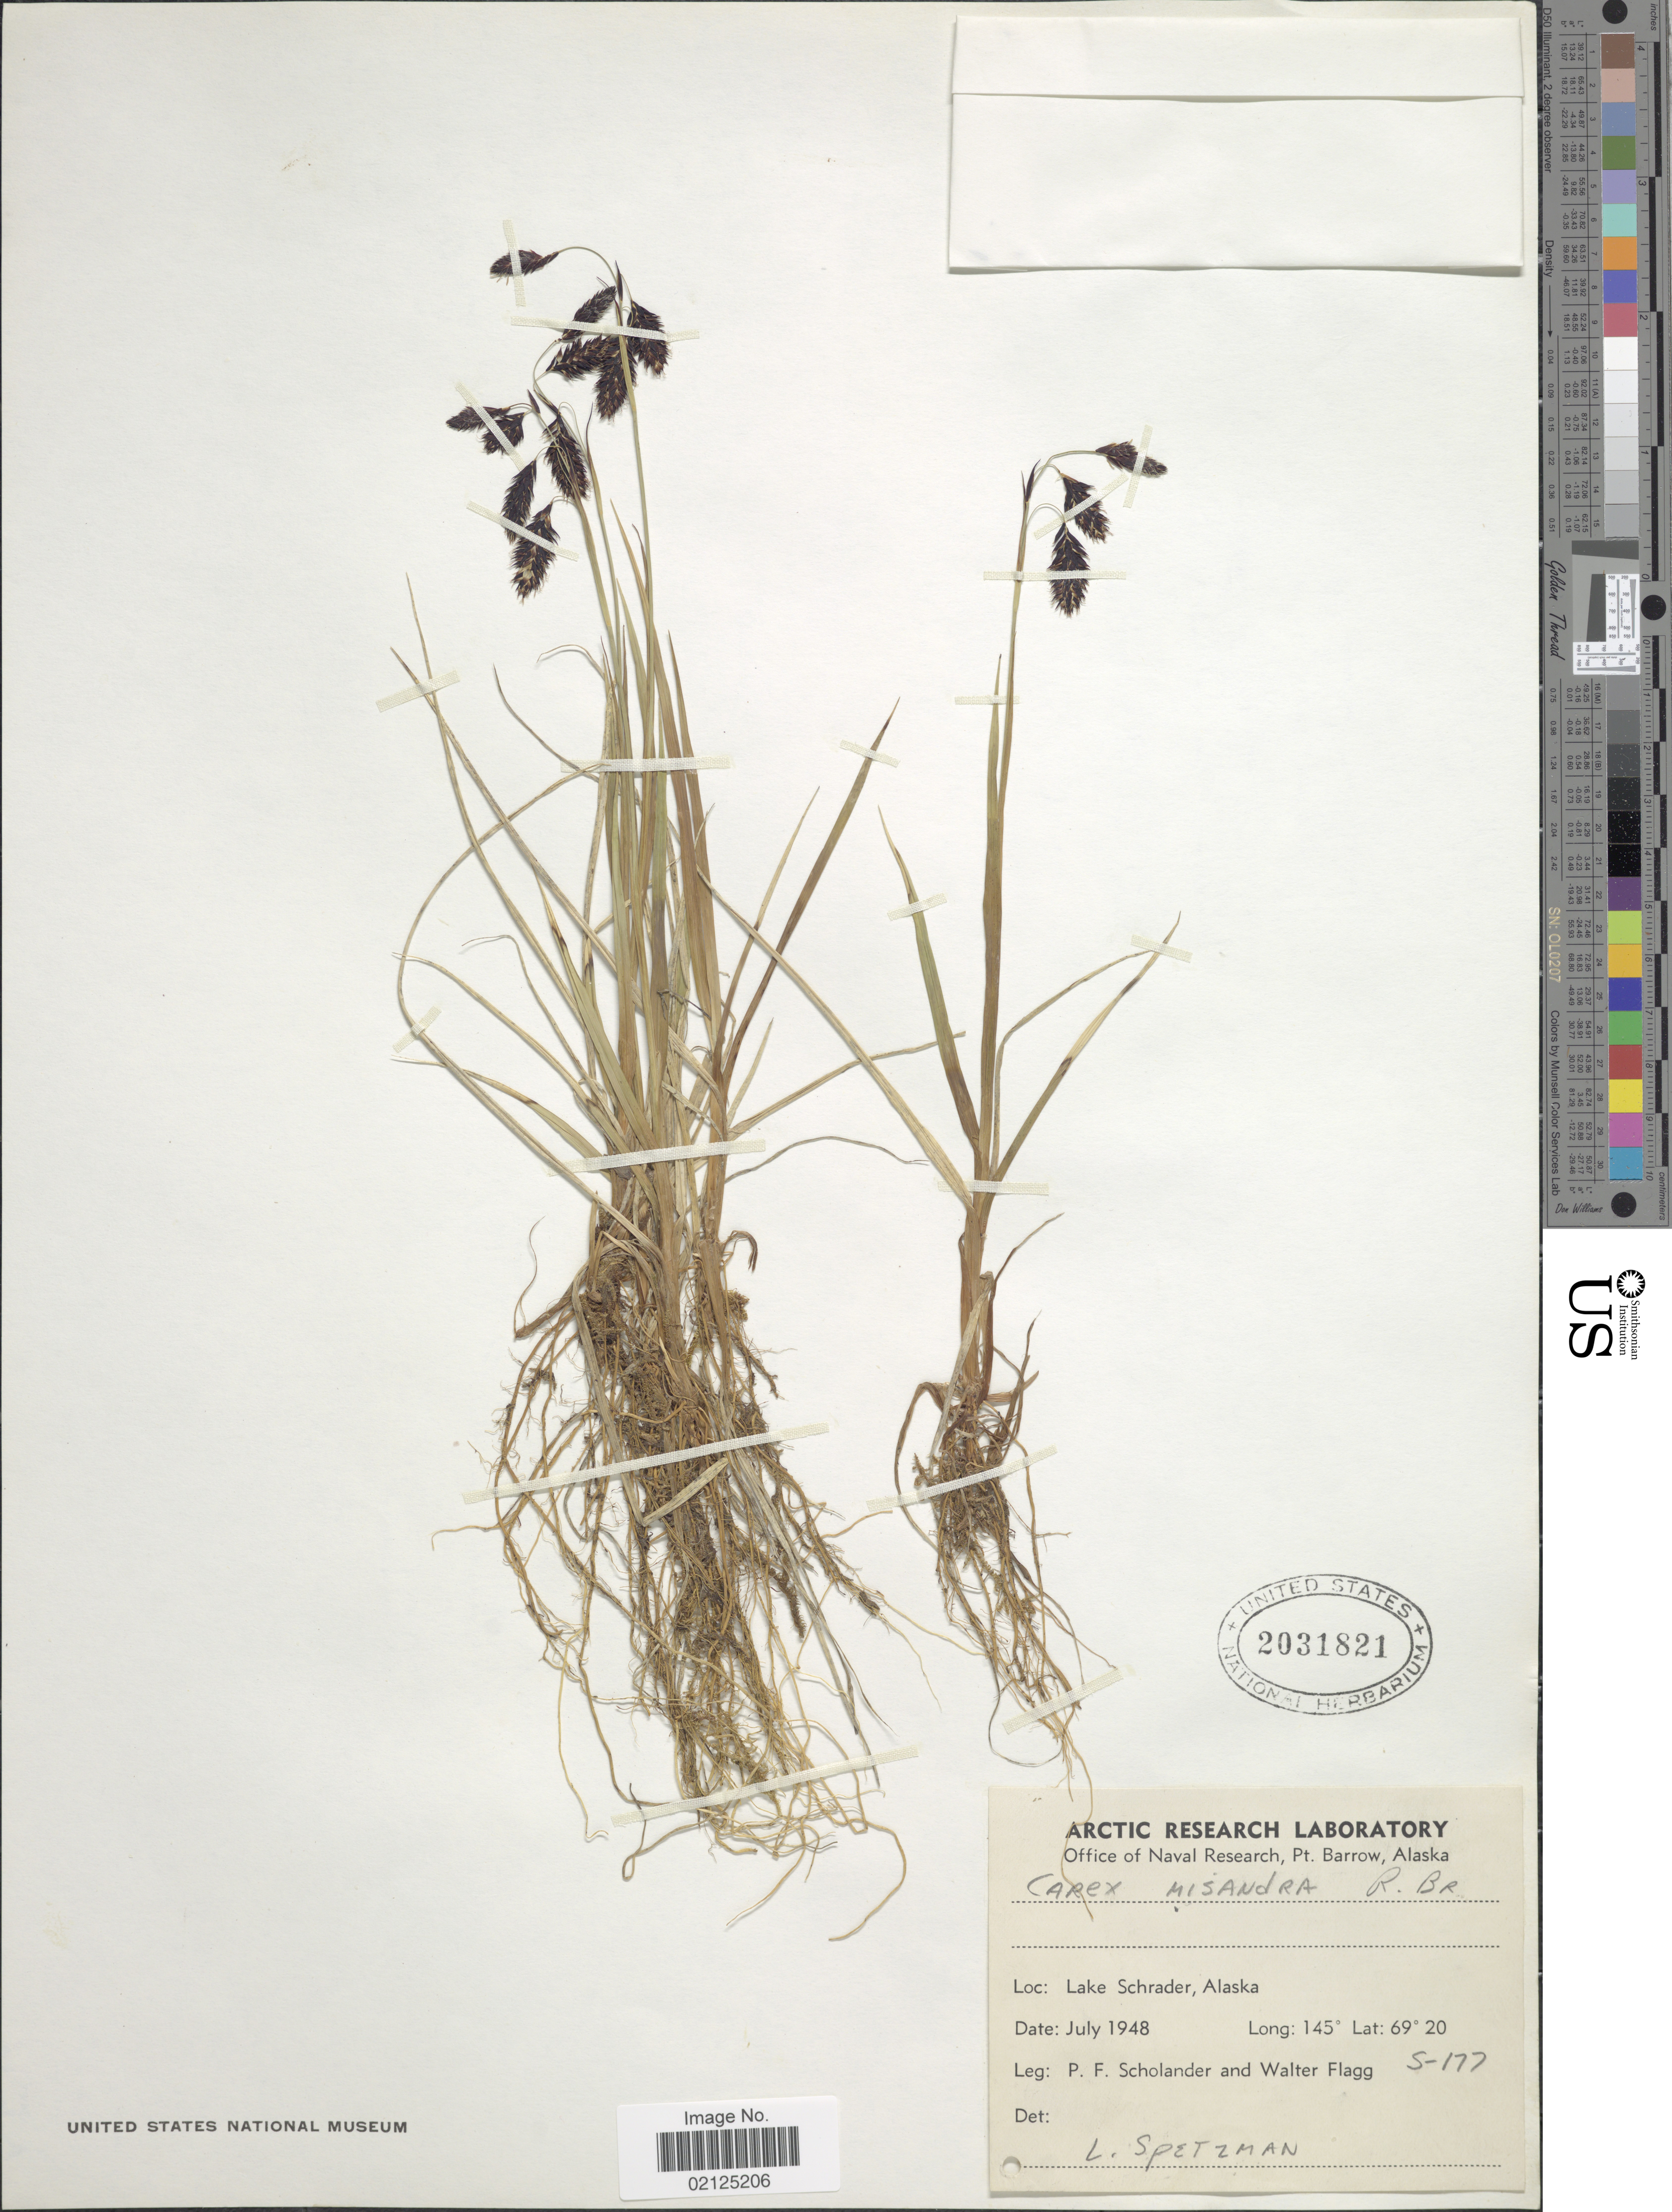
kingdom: Plantae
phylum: Tracheophyta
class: Liliopsida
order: Poales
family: Cyperaceae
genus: Carex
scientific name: Carex fuliginosa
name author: Schkuhr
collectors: P. Scholander & W. Flagg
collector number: S-177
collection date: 1948-07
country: United States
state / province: Alaska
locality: Lake Schrader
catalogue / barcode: US 2031821